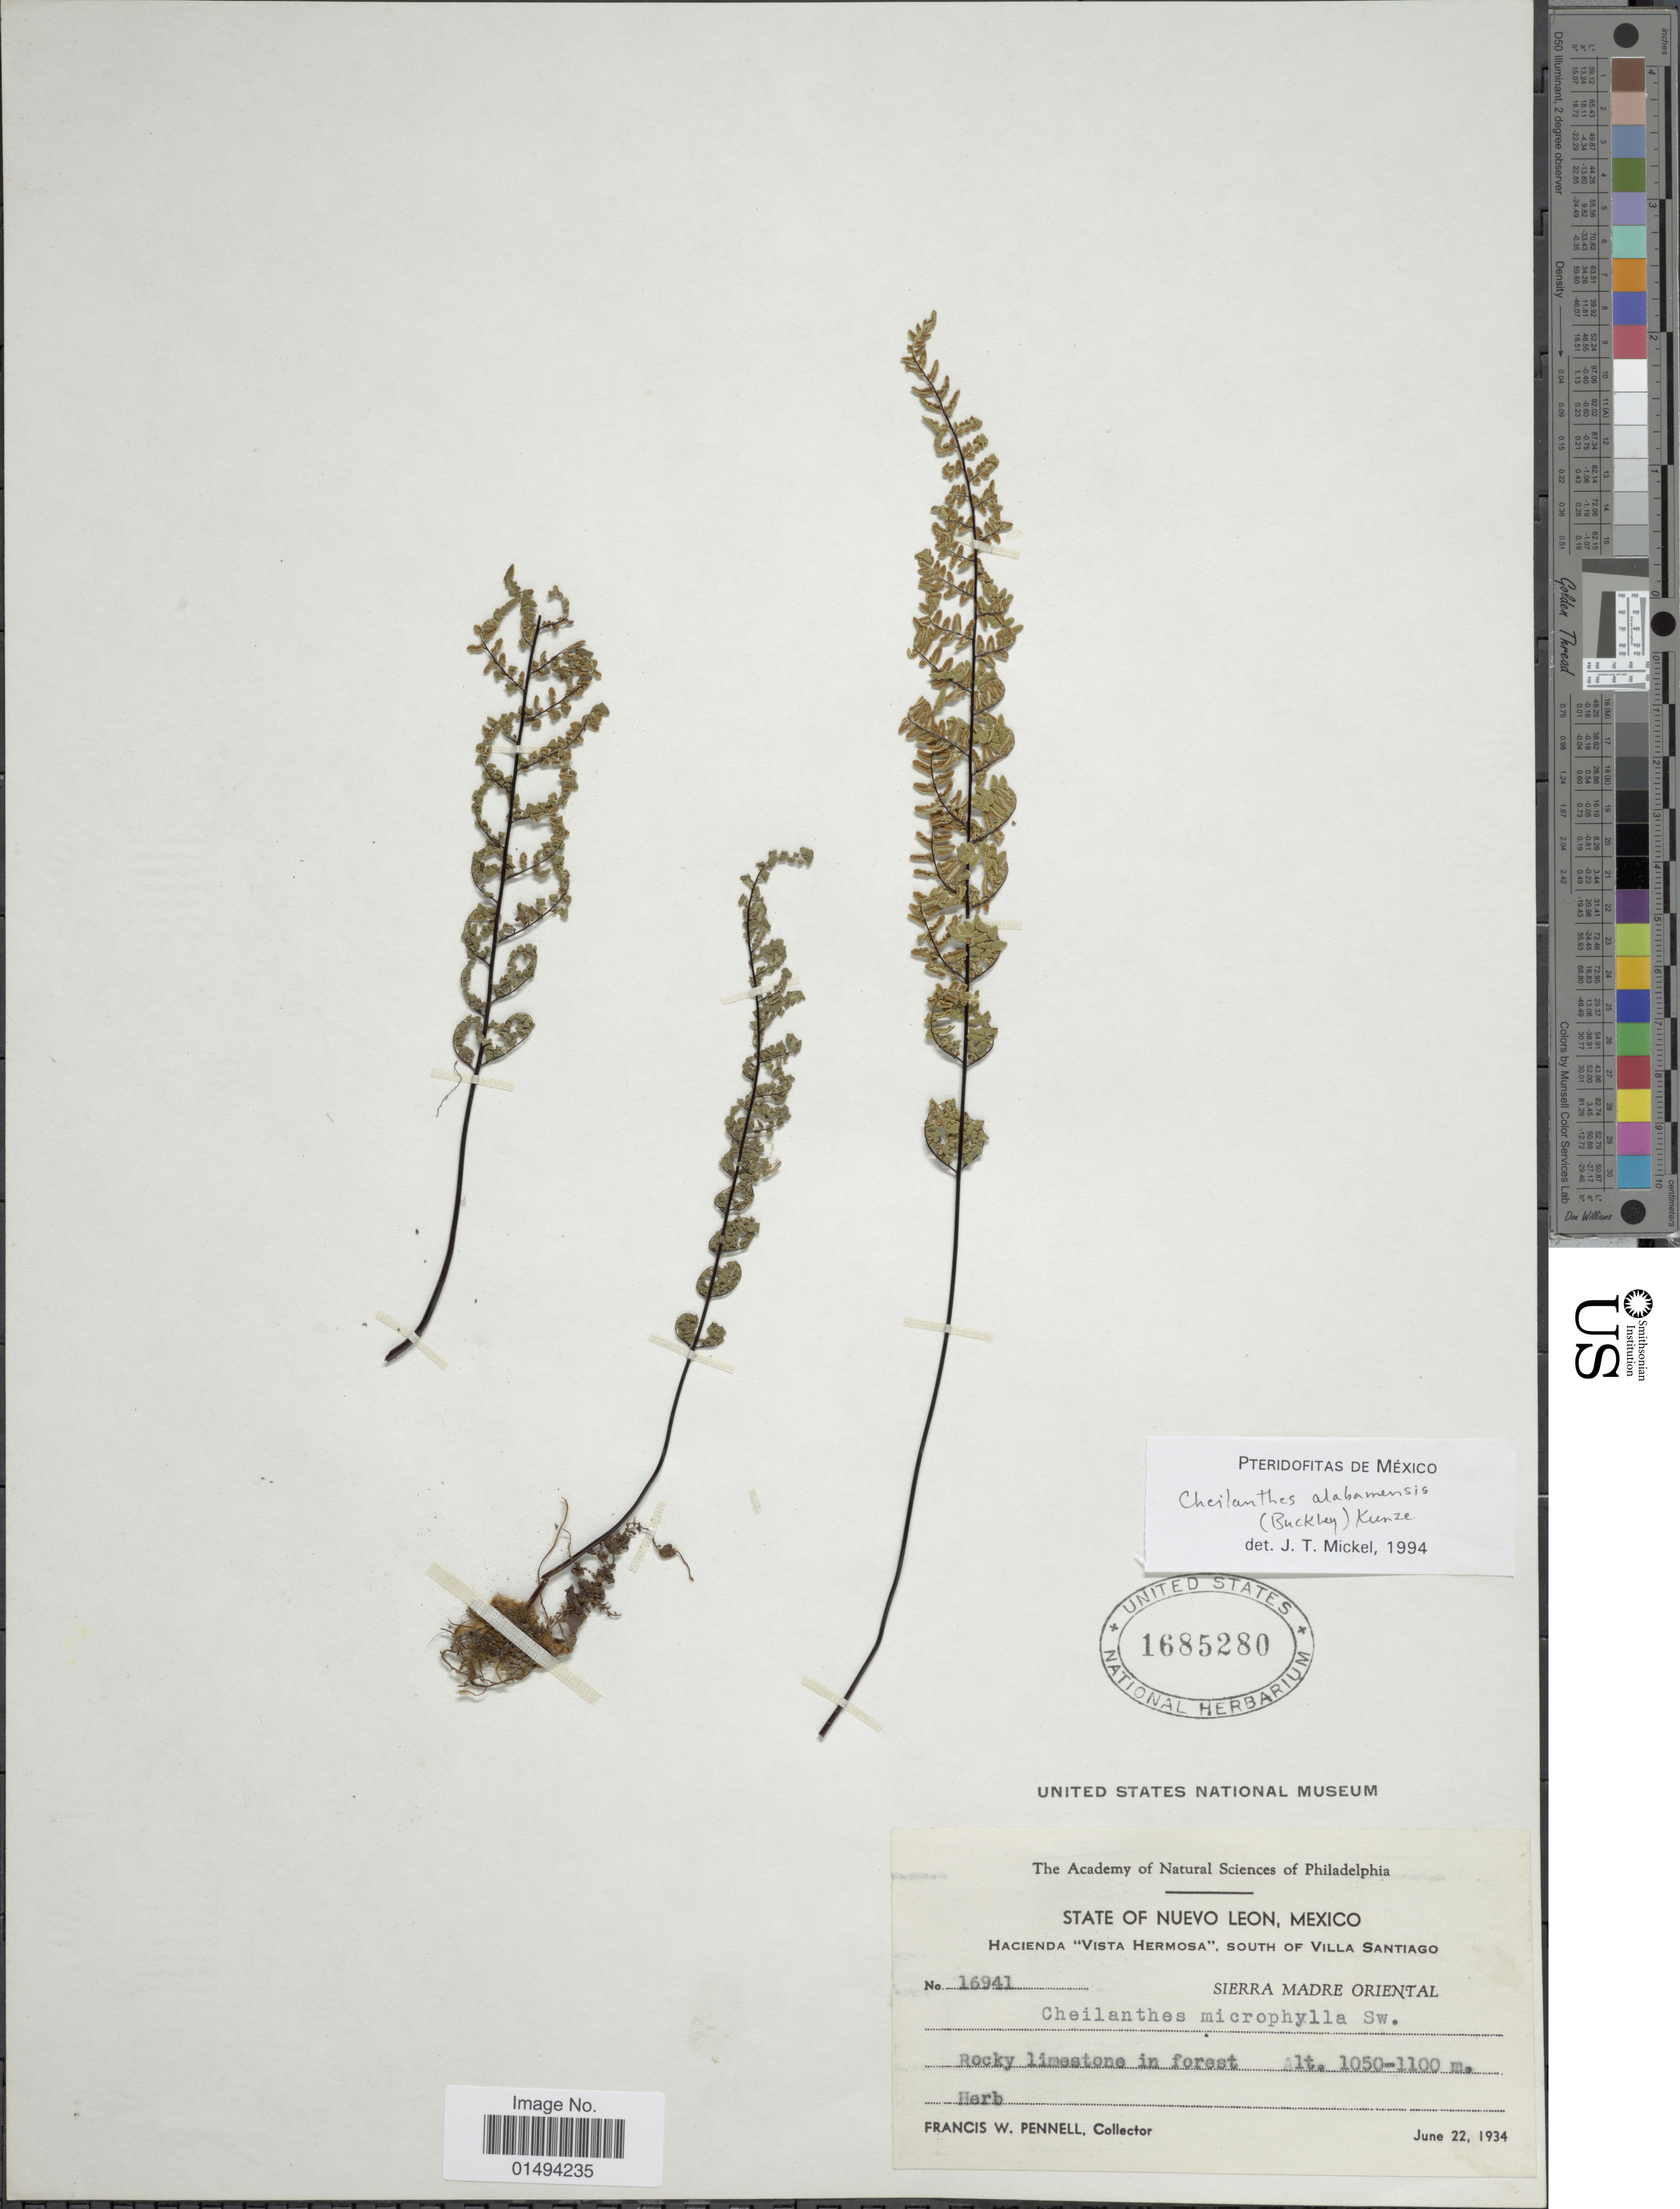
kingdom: Plantae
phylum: Tracheophyta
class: Polypodiopsida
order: Polypodiales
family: Pteridaceae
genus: Myriopteris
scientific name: Myriopteris alabamensis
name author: (Buckley) Grusz & Windham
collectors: F. W. Pennell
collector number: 16941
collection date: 1934-06-22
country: Mexico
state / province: Nuevo León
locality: Hacienda " Vista Hermosa " , south of Villa Santiago, Sierra Madre Oriental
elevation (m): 1050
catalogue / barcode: US 1685280